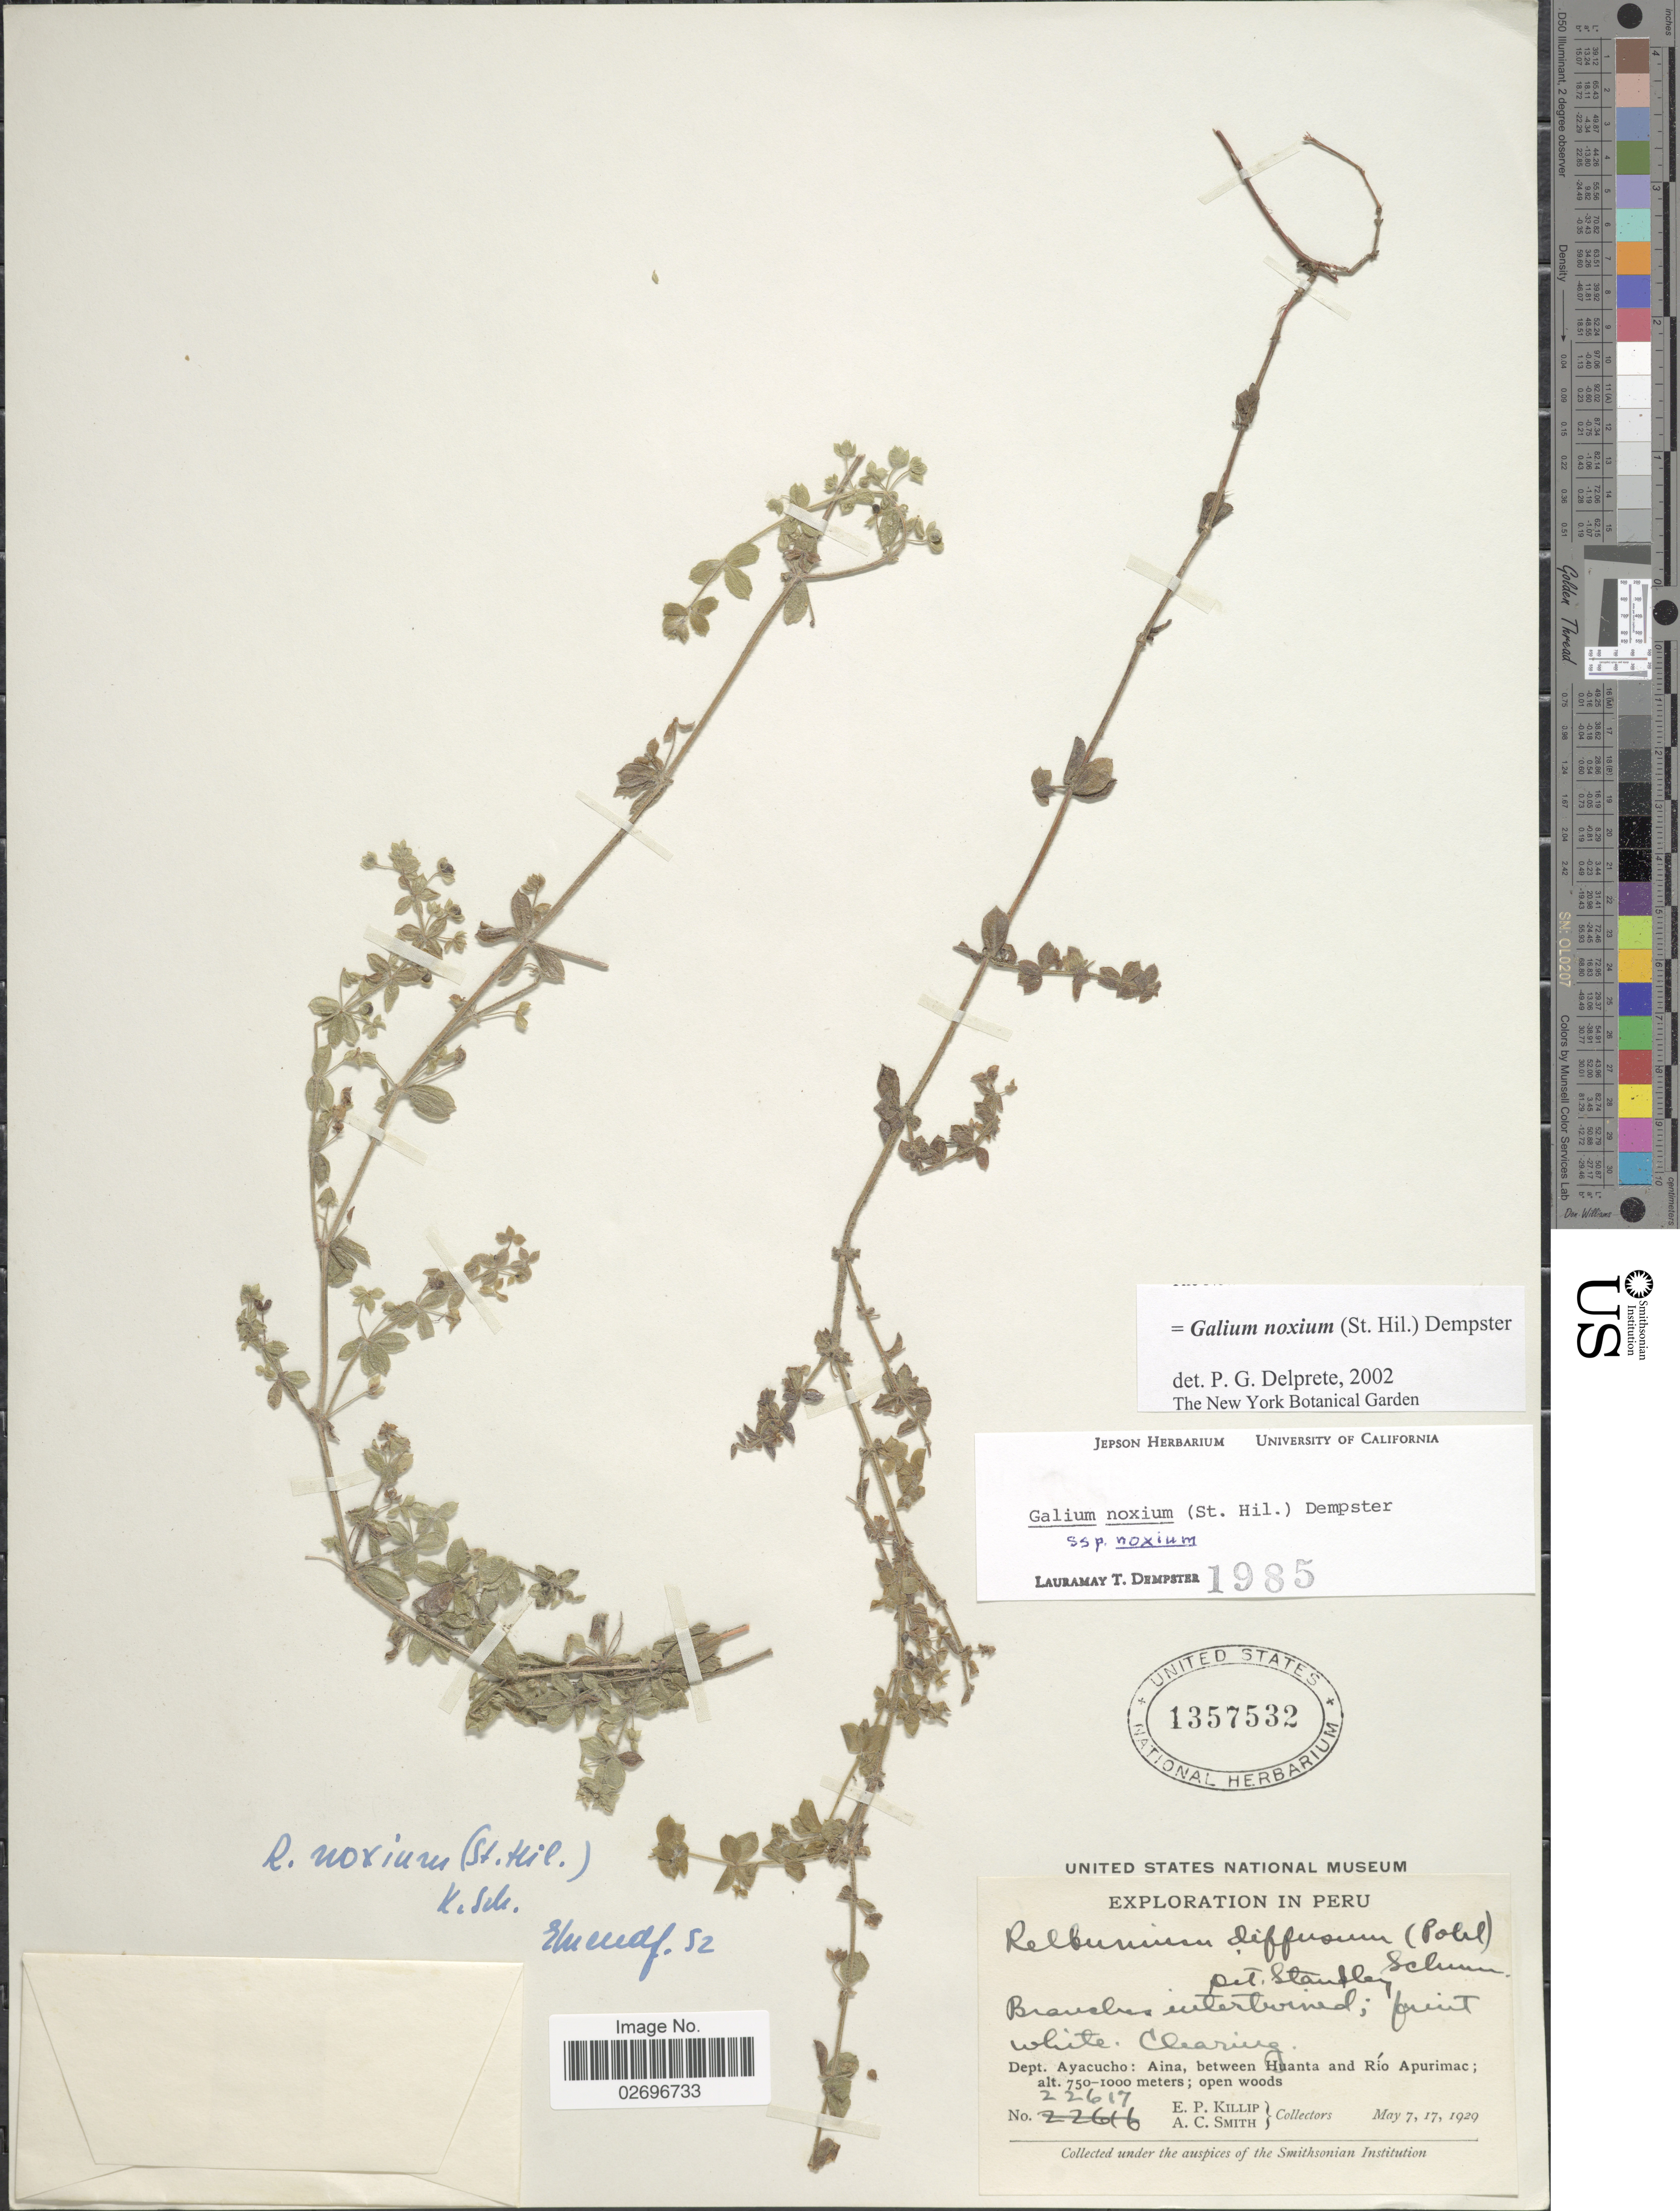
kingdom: Plantae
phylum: Tracheophyta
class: Magnoliopsida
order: Gentianales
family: Rubiaceae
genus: Galium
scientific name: Galium noxium subsp. noxium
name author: (A. St.-Hil.) Dempster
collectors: E. P. Killip & A. C. Smith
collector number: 22617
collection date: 1929-05-07/1929-05-17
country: Peru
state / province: Ayacucho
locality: Dept. Ayacucho: Aina, between Huanta and Río Apurimac; open woods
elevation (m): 750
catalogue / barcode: US 1357532